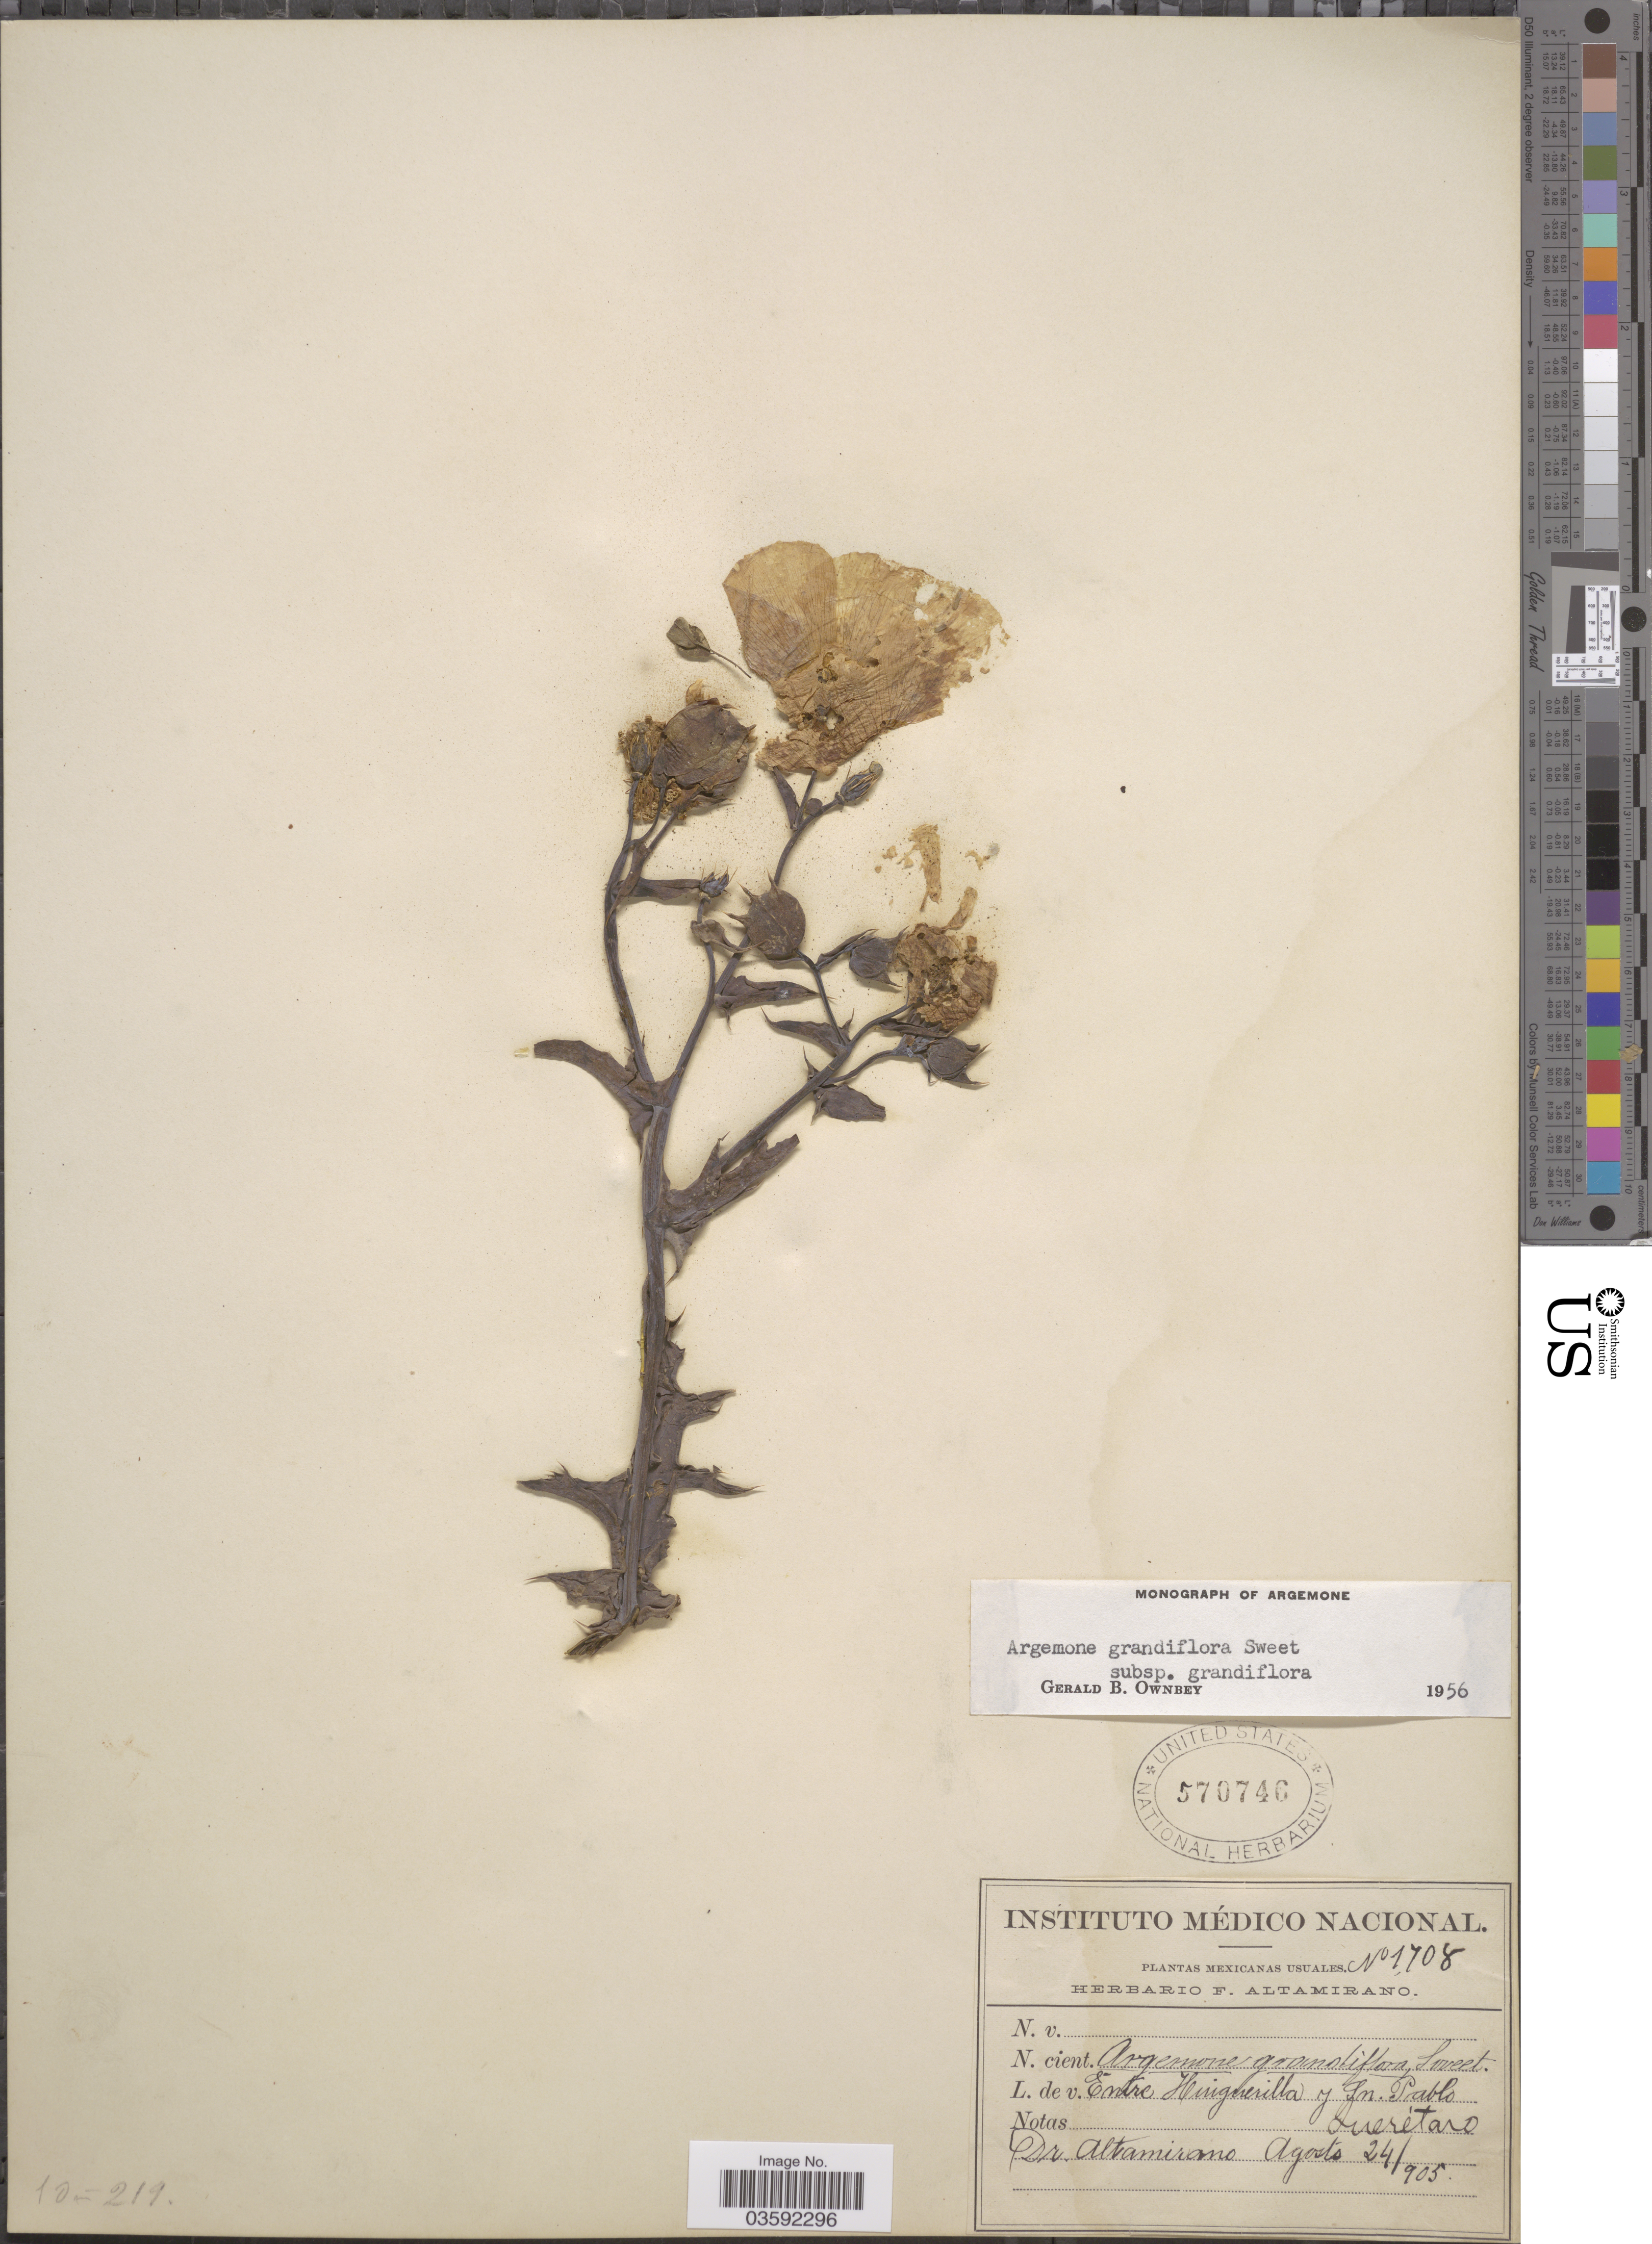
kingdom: Plantae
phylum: Tracheophyta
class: Magnoliopsida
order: Ranunculales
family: Papaveraceae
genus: Argemone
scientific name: Argemone grandiflora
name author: Sweet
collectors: -. Altamirano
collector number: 1708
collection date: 1905-08-24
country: Mexico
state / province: Querétaro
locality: Entre Huiguerilla y Sn. Pablo.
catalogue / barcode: US 570746